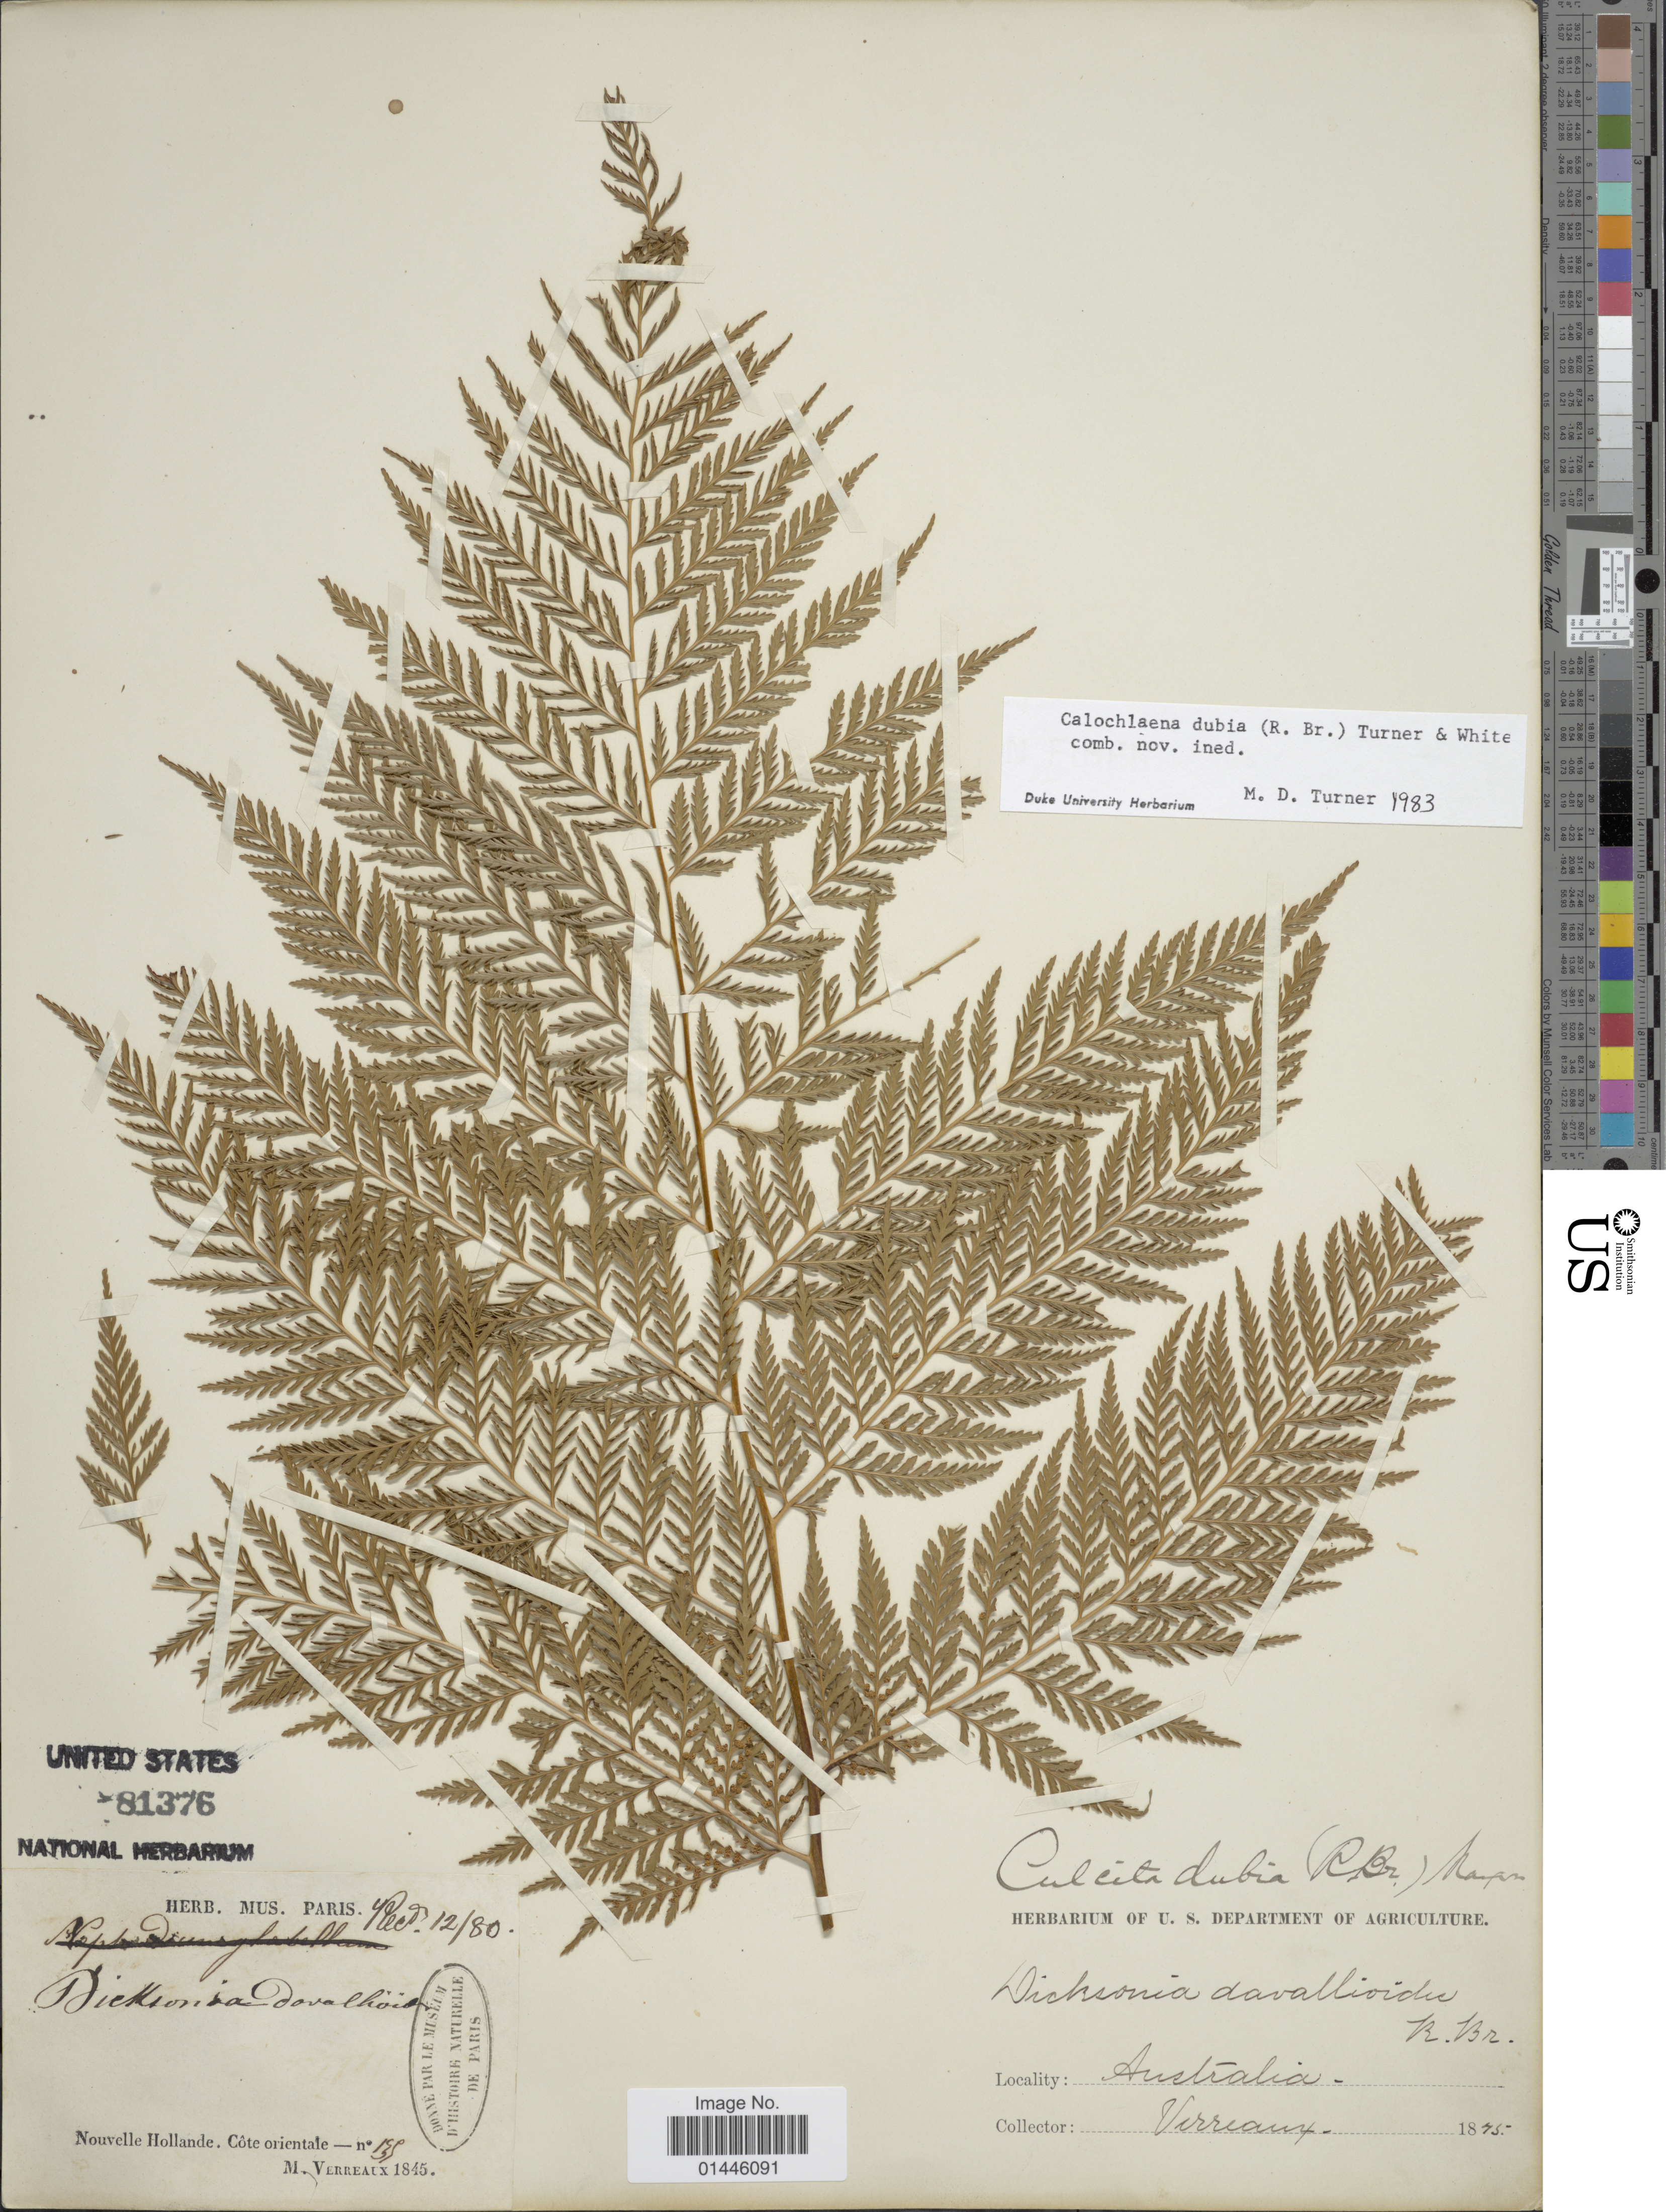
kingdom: Plantae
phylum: Tracheophyta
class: Polypodiopsida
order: Cyatheales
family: Dicksoniaceae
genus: Calochlaena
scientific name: Calochlaena dubia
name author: (R. Br.) M.D. Turner & R.A. White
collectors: M. Verreaux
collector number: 135*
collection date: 1875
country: Australia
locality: Nouvelle Hollande, Cote orientale.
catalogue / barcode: US 81376